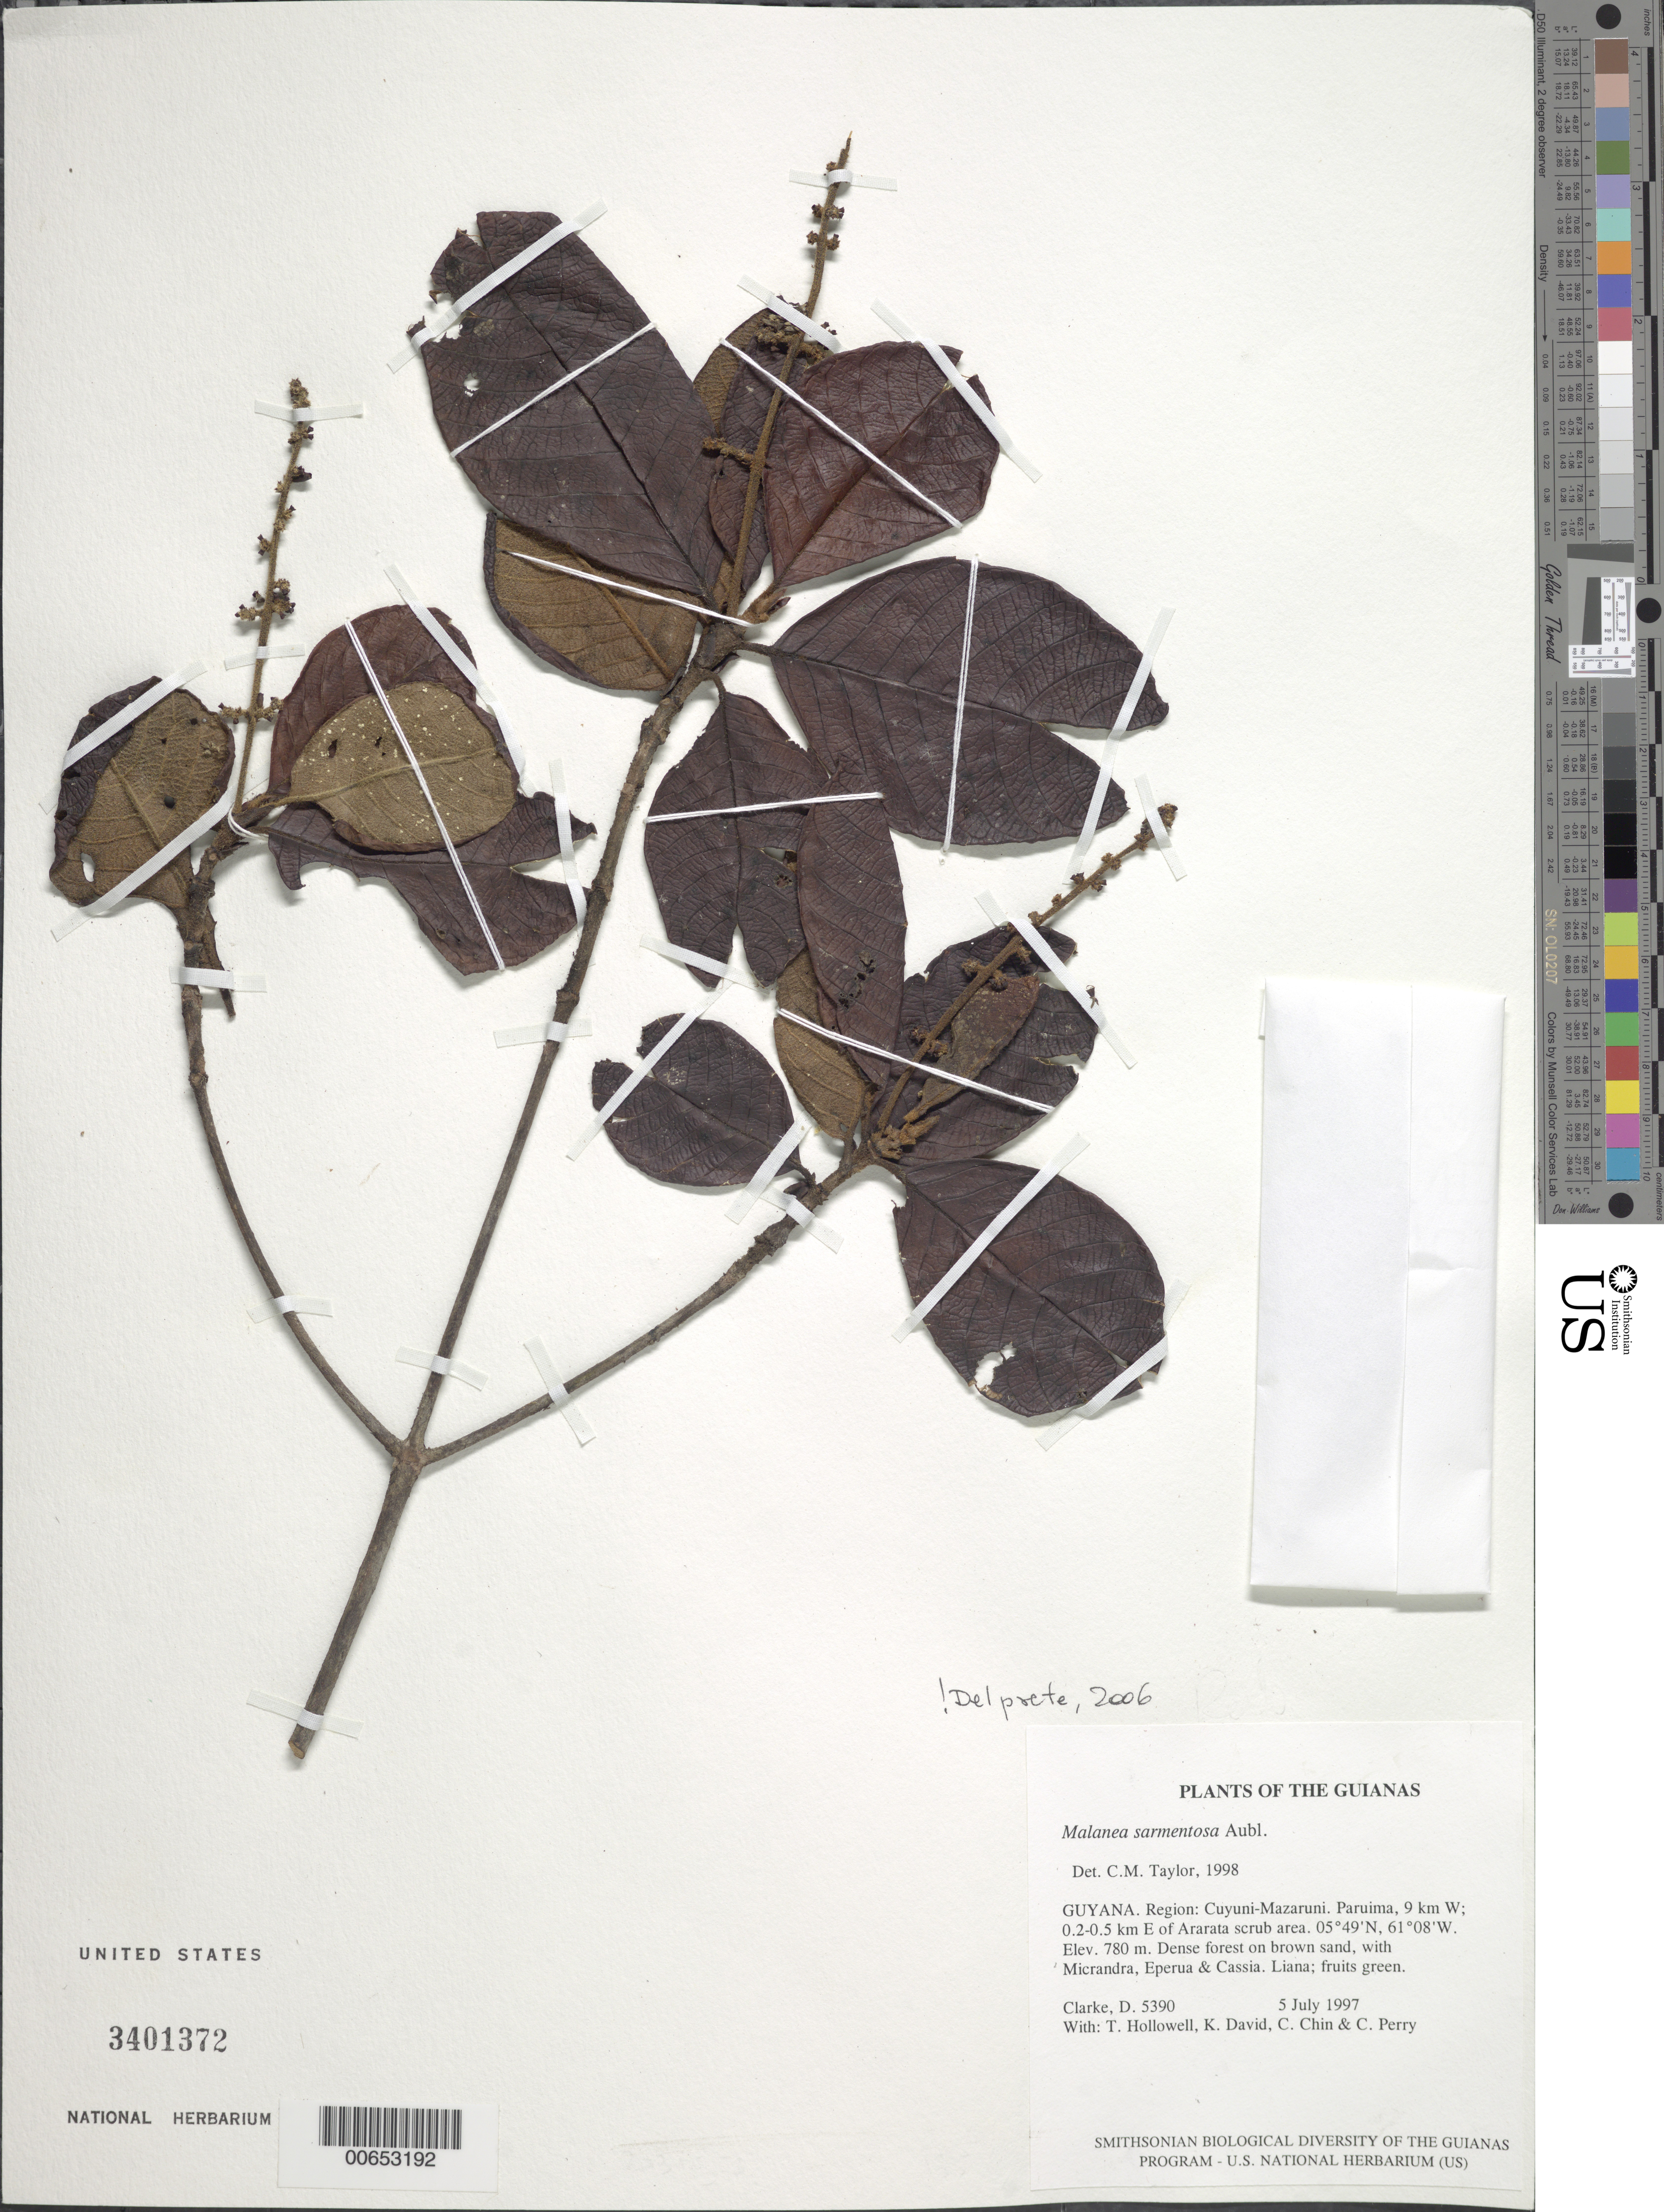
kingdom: Plantae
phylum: Tracheophyta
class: Magnoliopsida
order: Gentianales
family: Rubiaceae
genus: Malanea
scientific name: Malanea sarmentosa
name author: Aubl.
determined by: Delprete, P. G., Herb. de Guyane Cay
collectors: H. D. Clarke, T. Hollowell, K. David, C. Chin & C. Perry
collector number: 5390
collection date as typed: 5 July 1997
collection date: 1997-07-05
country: Guyana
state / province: Cuyuni-Mazaruni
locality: Paruima, 9 km W; 0.2-0.5 km E of Ararata scrub area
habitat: Dense forest on brown sand, with Micrandra, Eperua & Cassia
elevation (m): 780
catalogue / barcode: US 3401372